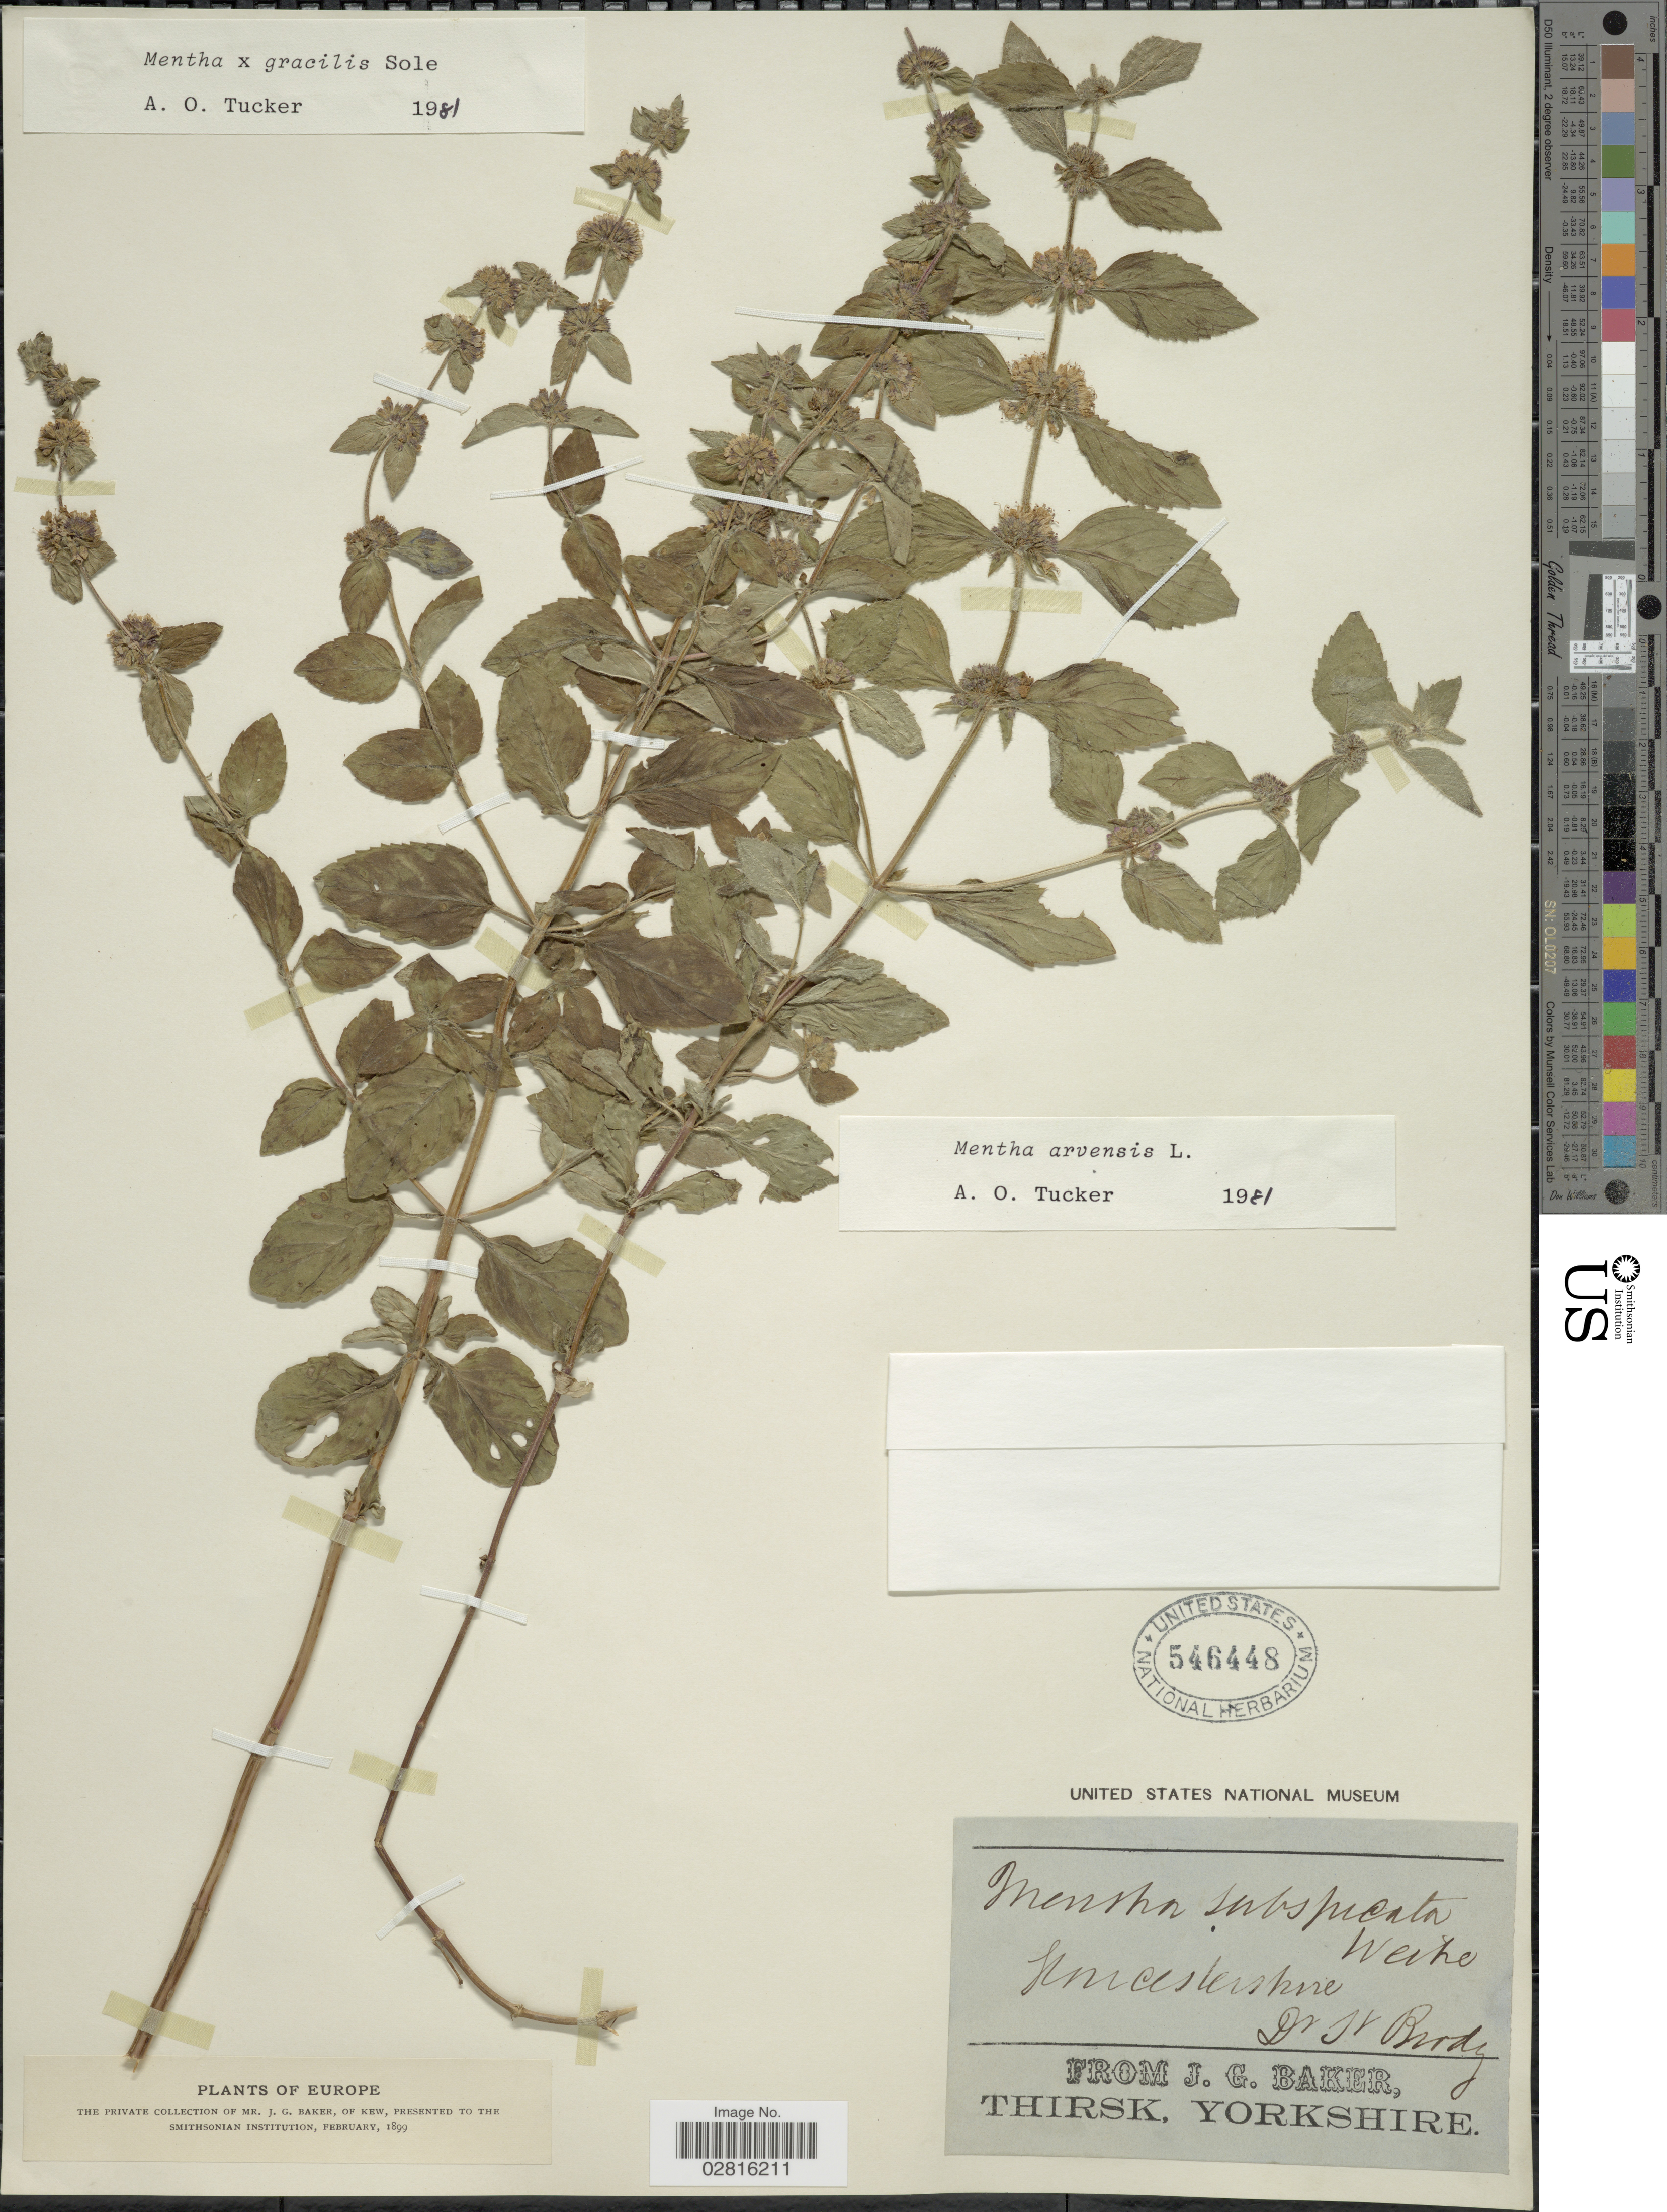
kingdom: Plantae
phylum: Tracheophyta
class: Magnoliopsida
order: Lamiales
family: Lamiaceae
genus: Mentha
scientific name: Mentha arvensis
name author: L.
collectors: S. Brody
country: United Kingdom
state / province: England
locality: Gloucestershire.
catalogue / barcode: US 546448